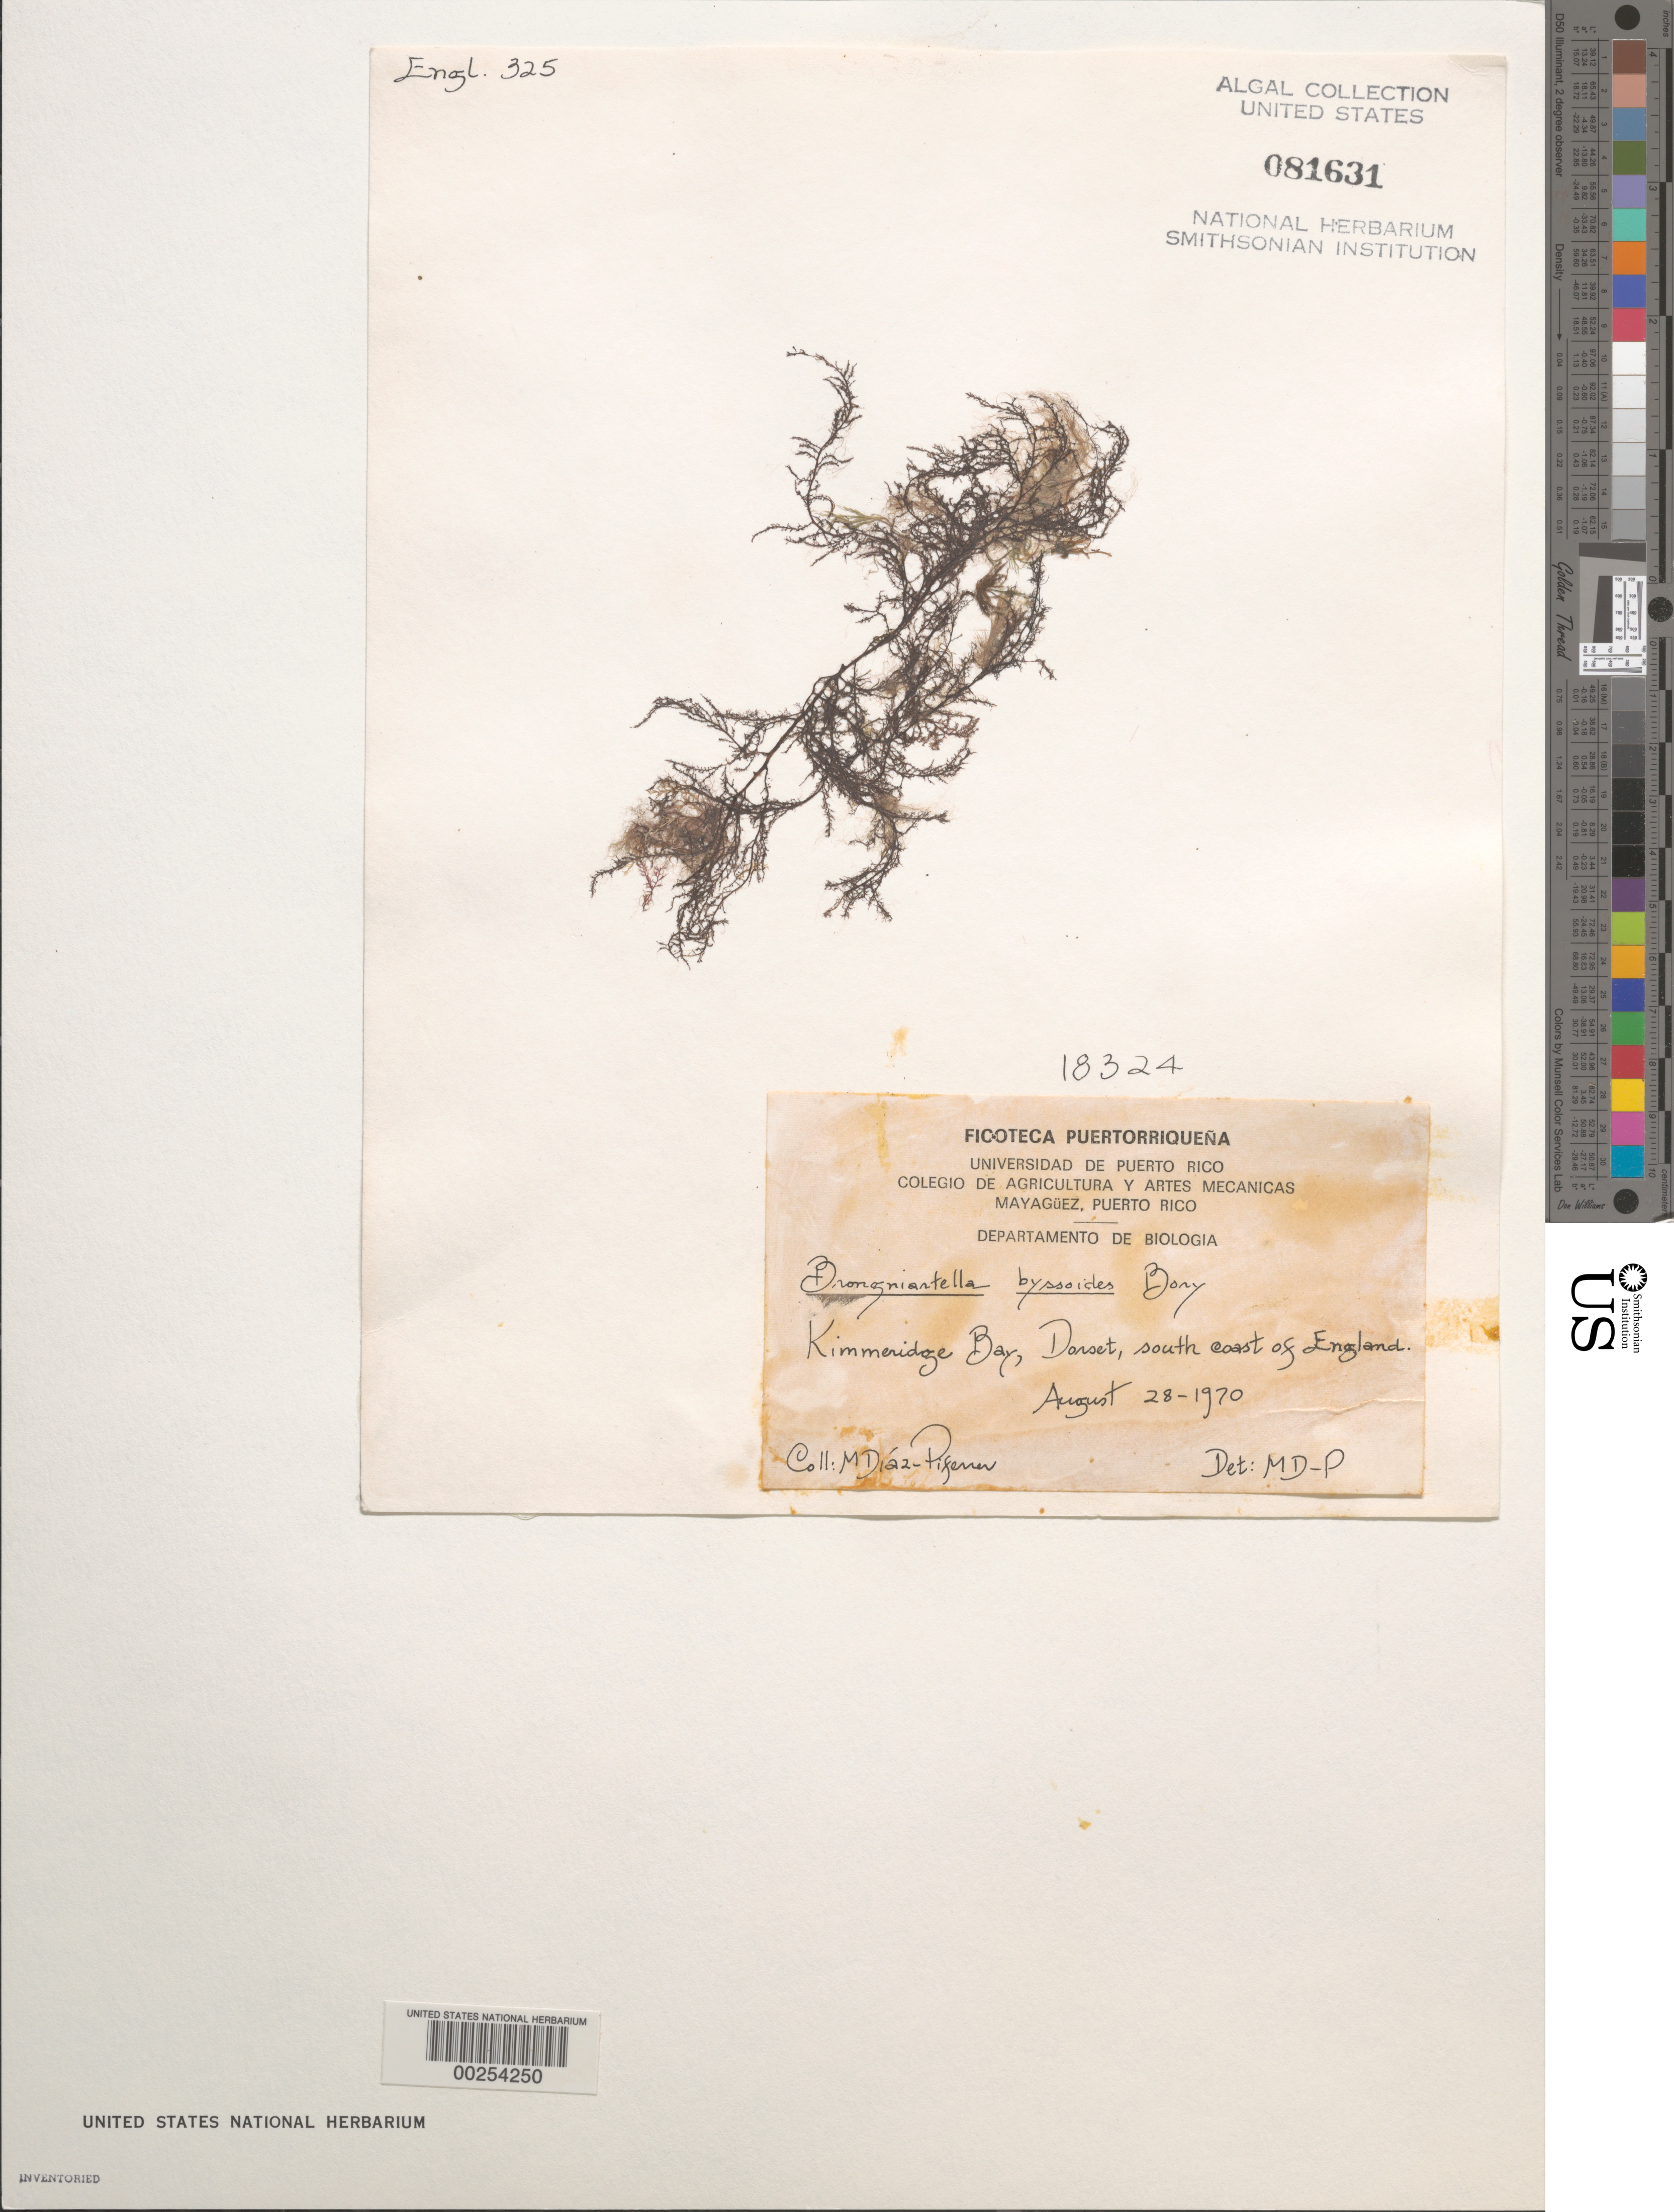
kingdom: Plantae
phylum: Rhodophyta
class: Florideophyceae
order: Ceramiales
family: Rhodomelaceae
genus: Brongniartella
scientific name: Brongniartella byssoides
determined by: Diaz-Piferrer, M.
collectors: M. Diaz-Piferrer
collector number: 18324 & ENGL. 325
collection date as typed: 28 Aug 1970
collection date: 1970-08-28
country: United Kingdom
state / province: England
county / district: Dorset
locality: Kimmeridge Bay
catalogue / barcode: US 81631